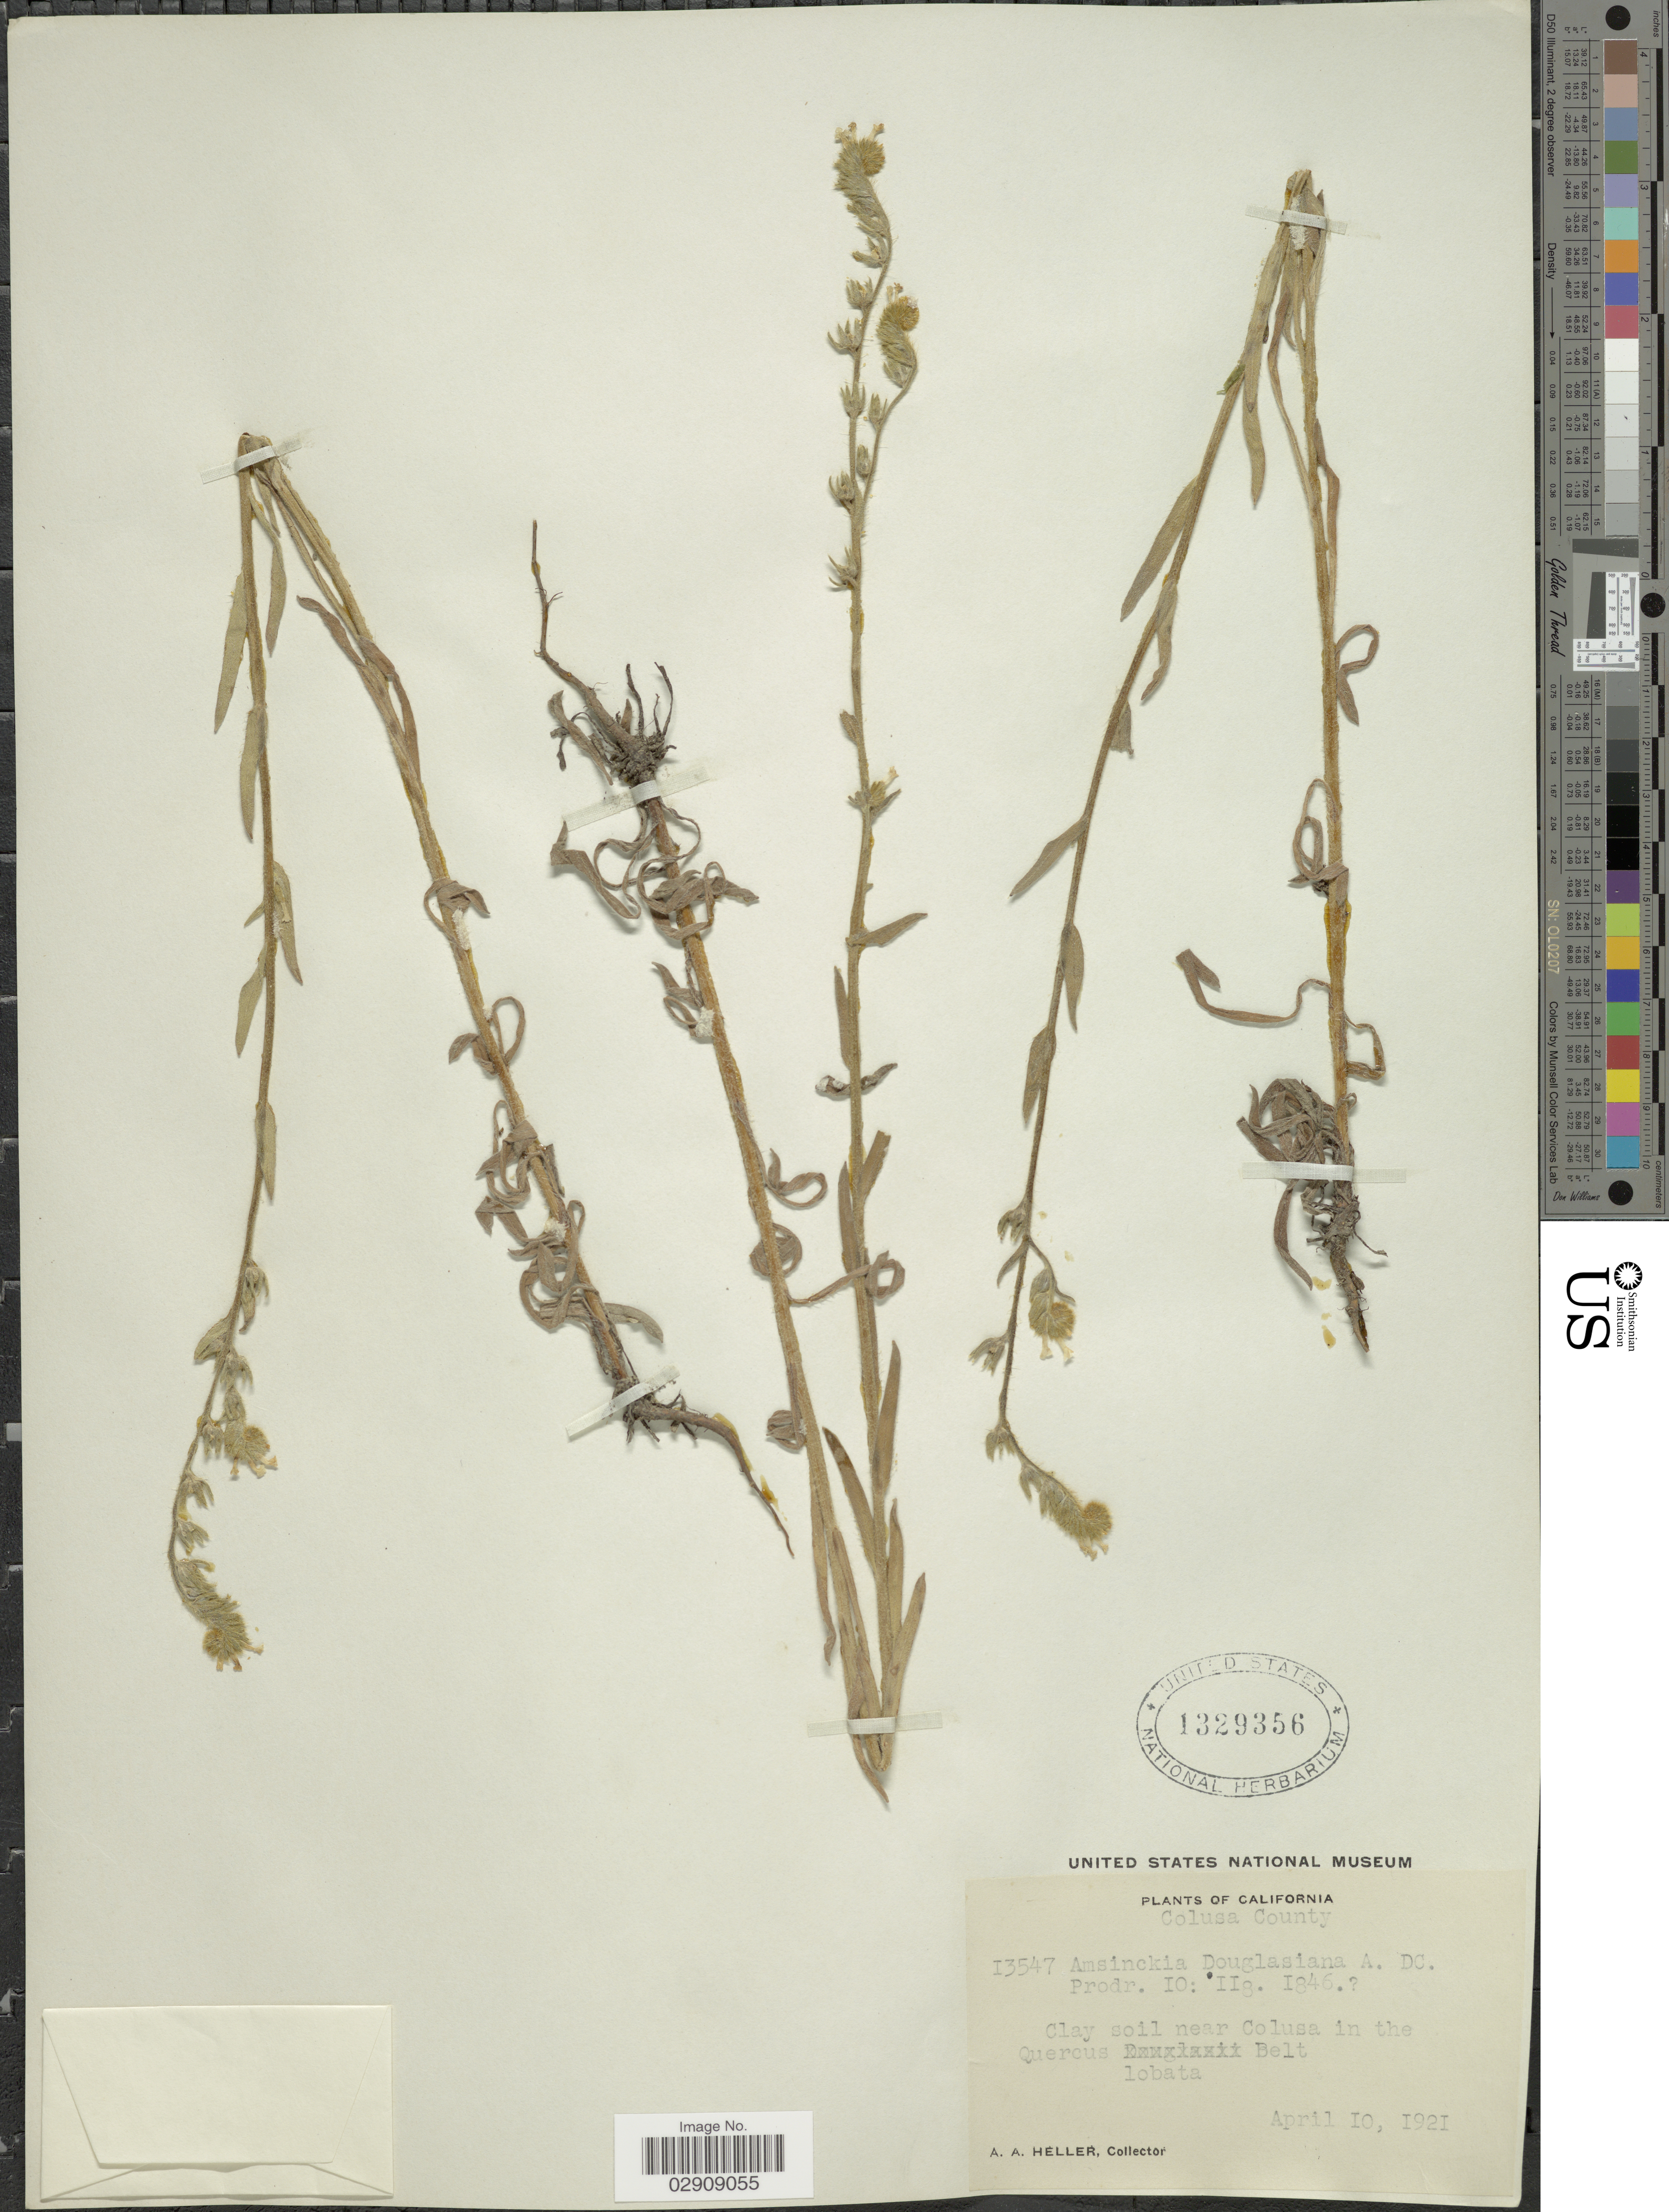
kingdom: Plantae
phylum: Tracheophyta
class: Magnoliopsida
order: Boraginales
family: Boraginaceae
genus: Amsinckia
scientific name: Amsinckia douglasiana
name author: A. DC.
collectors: A. A. Heller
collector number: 13547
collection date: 1921-04-10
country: United States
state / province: California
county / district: Colusa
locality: Colusa County. Clay soil near Colusa in the Quercus lobata Belt.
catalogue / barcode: US 1329356